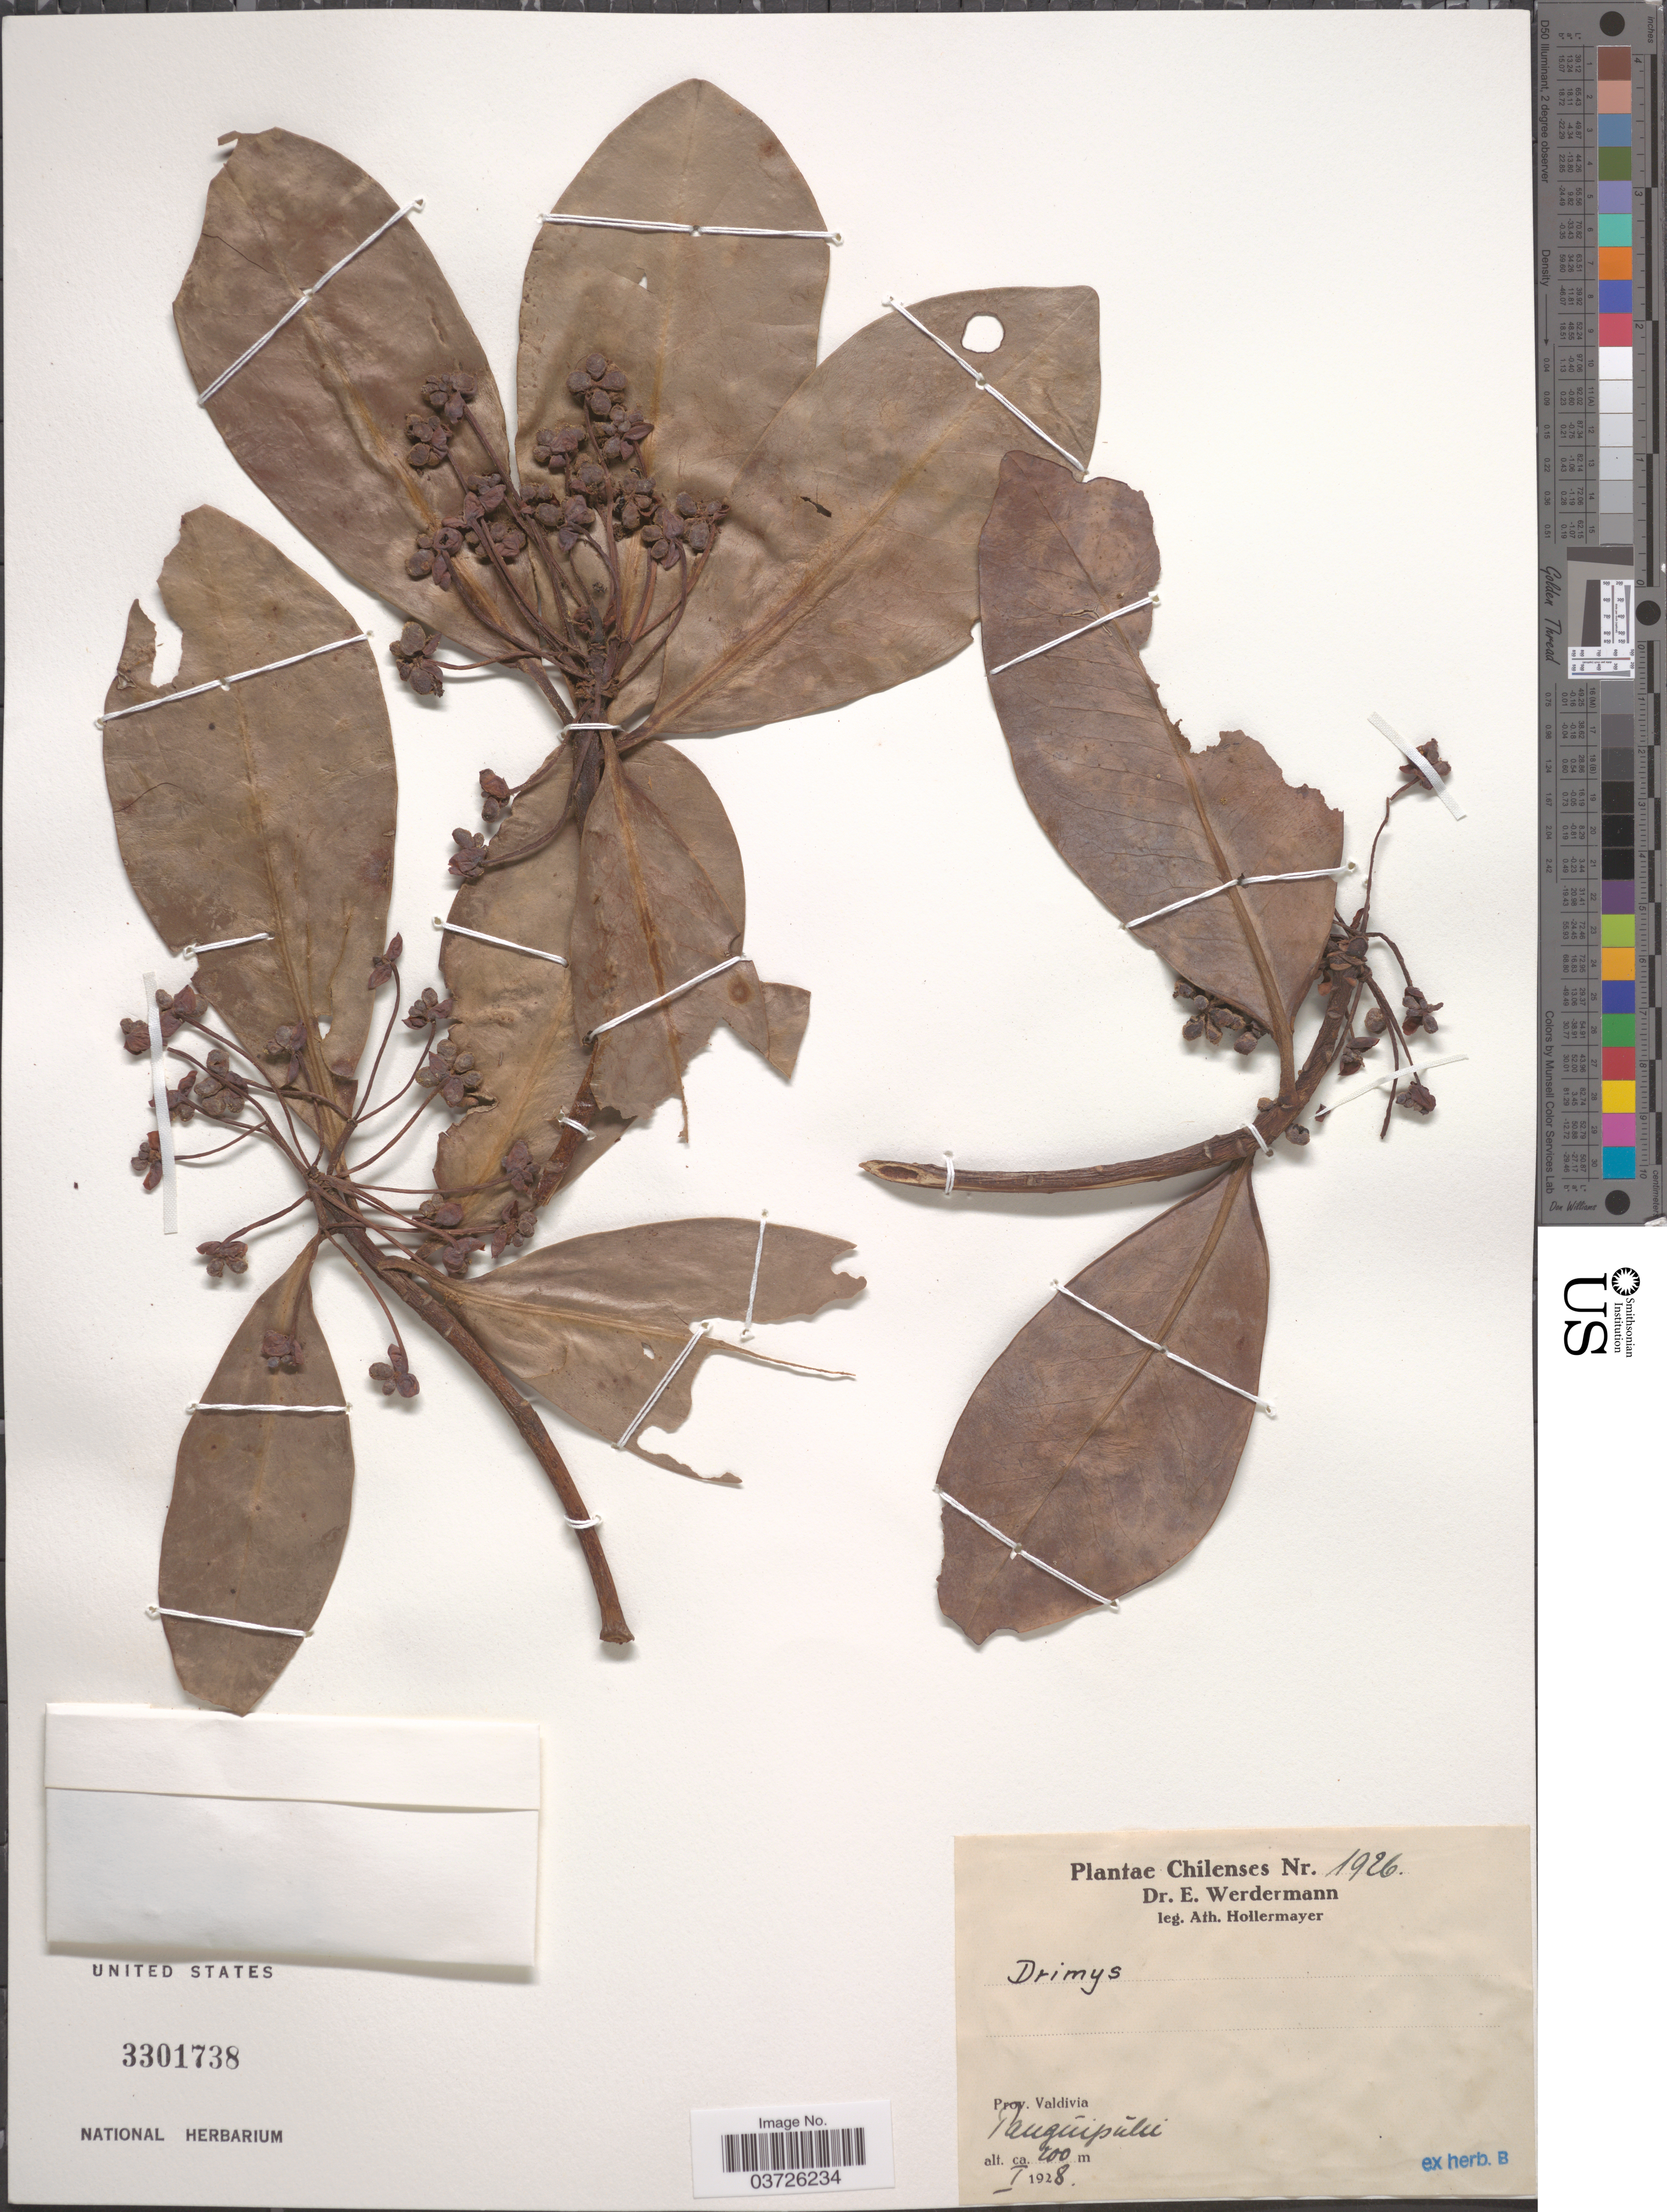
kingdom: Plantae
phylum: Tracheophyta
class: Magnoliopsida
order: Canellales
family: Winteraceae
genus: Drimys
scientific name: Drimys winteri var. chilensis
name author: (DC.) A. Gray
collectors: A. Hollermayer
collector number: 1926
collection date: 1928-01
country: Chile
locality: Prov. Valdivia. Panguipulli.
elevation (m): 200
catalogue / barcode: US 3301738